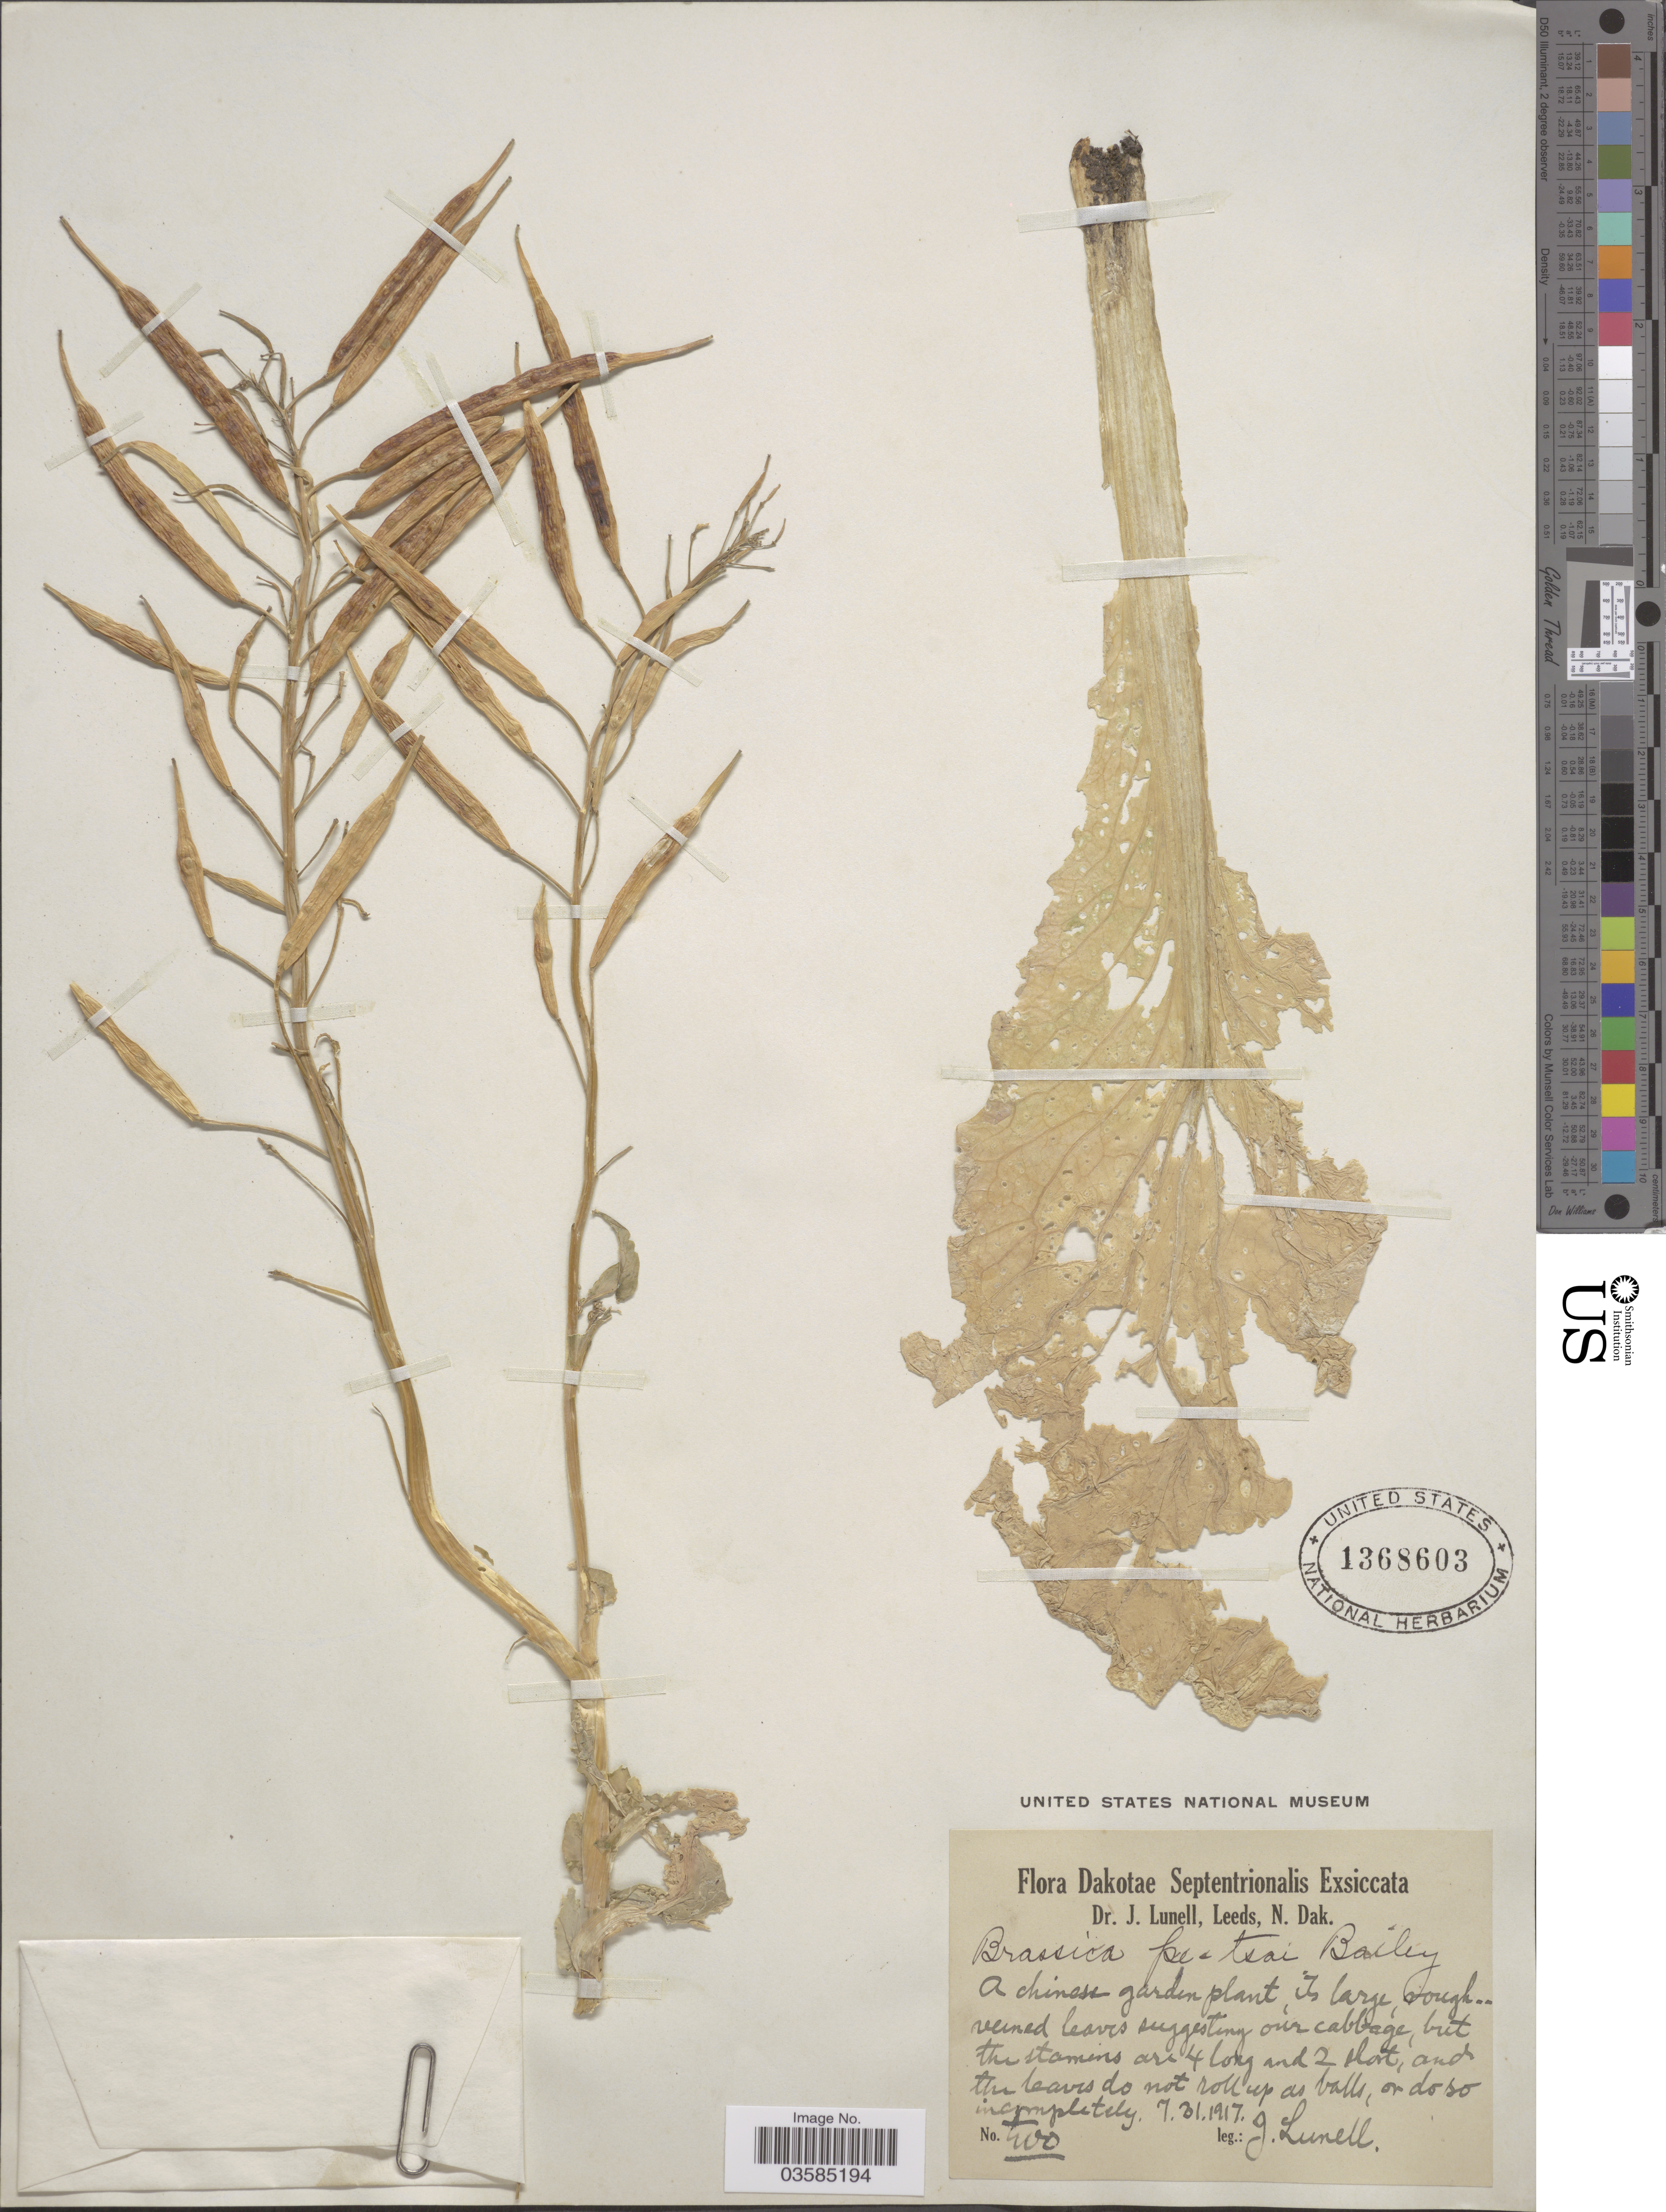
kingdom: Plantae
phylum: Tracheophyta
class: Magnoliopsida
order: Brassicales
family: Brassicaceae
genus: Brassica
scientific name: Brassica petsai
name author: (Lour.) L.H. Bailey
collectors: J. Lunell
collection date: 1917-07-31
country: United States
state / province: North Dakota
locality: Dakotae Septentrionalis.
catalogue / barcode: US 1368603